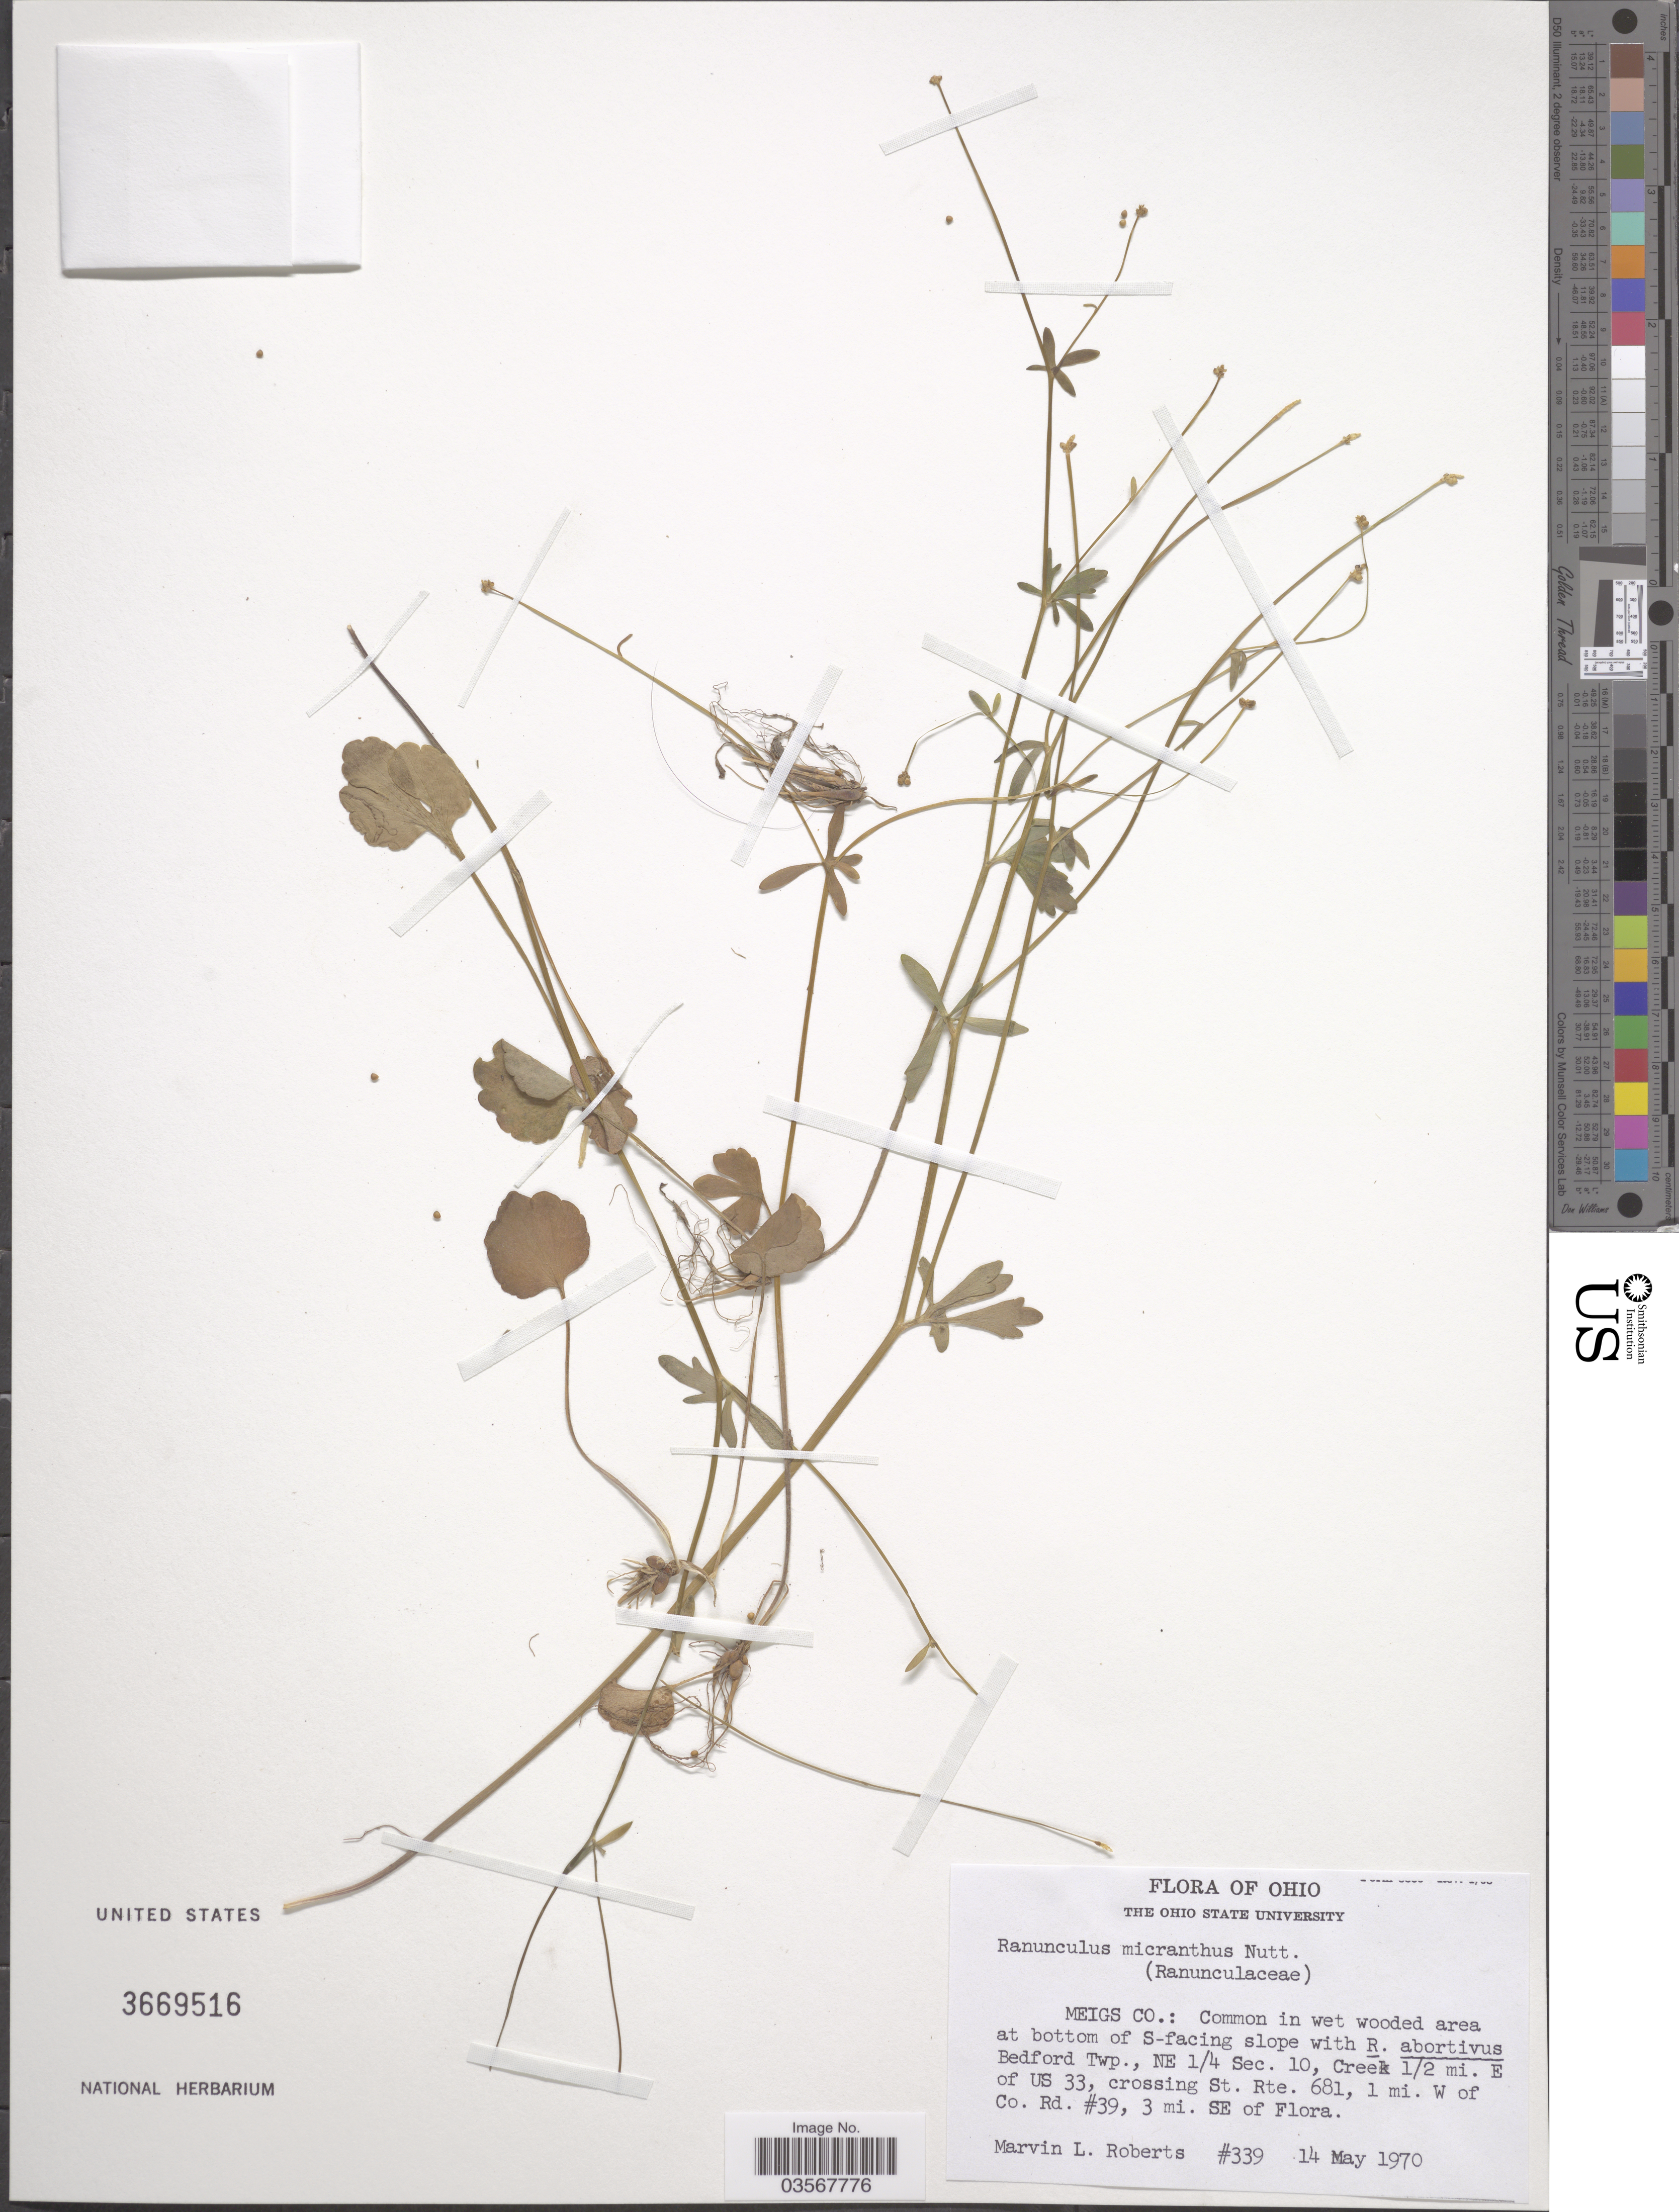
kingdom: Plantae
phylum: Tracheophyta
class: Magnoliopsida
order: Ranunculales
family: Ranunculaceae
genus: Ranunculus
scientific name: Ranunculus micranthus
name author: Nutt.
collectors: M. Roberts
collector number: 339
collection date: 1970-05-14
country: United States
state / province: Ohio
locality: Meigs Co.: in wet wooded area at bottom of S-facing slope. Bedford Twp., NE 1/4 Sec. 10, Creek 1/2 mi. E of US 33, crossing St. Rte. 681, 1 mi. W of Co. Rd. #39, 3 mi. SE of Flora.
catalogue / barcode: US 3669516